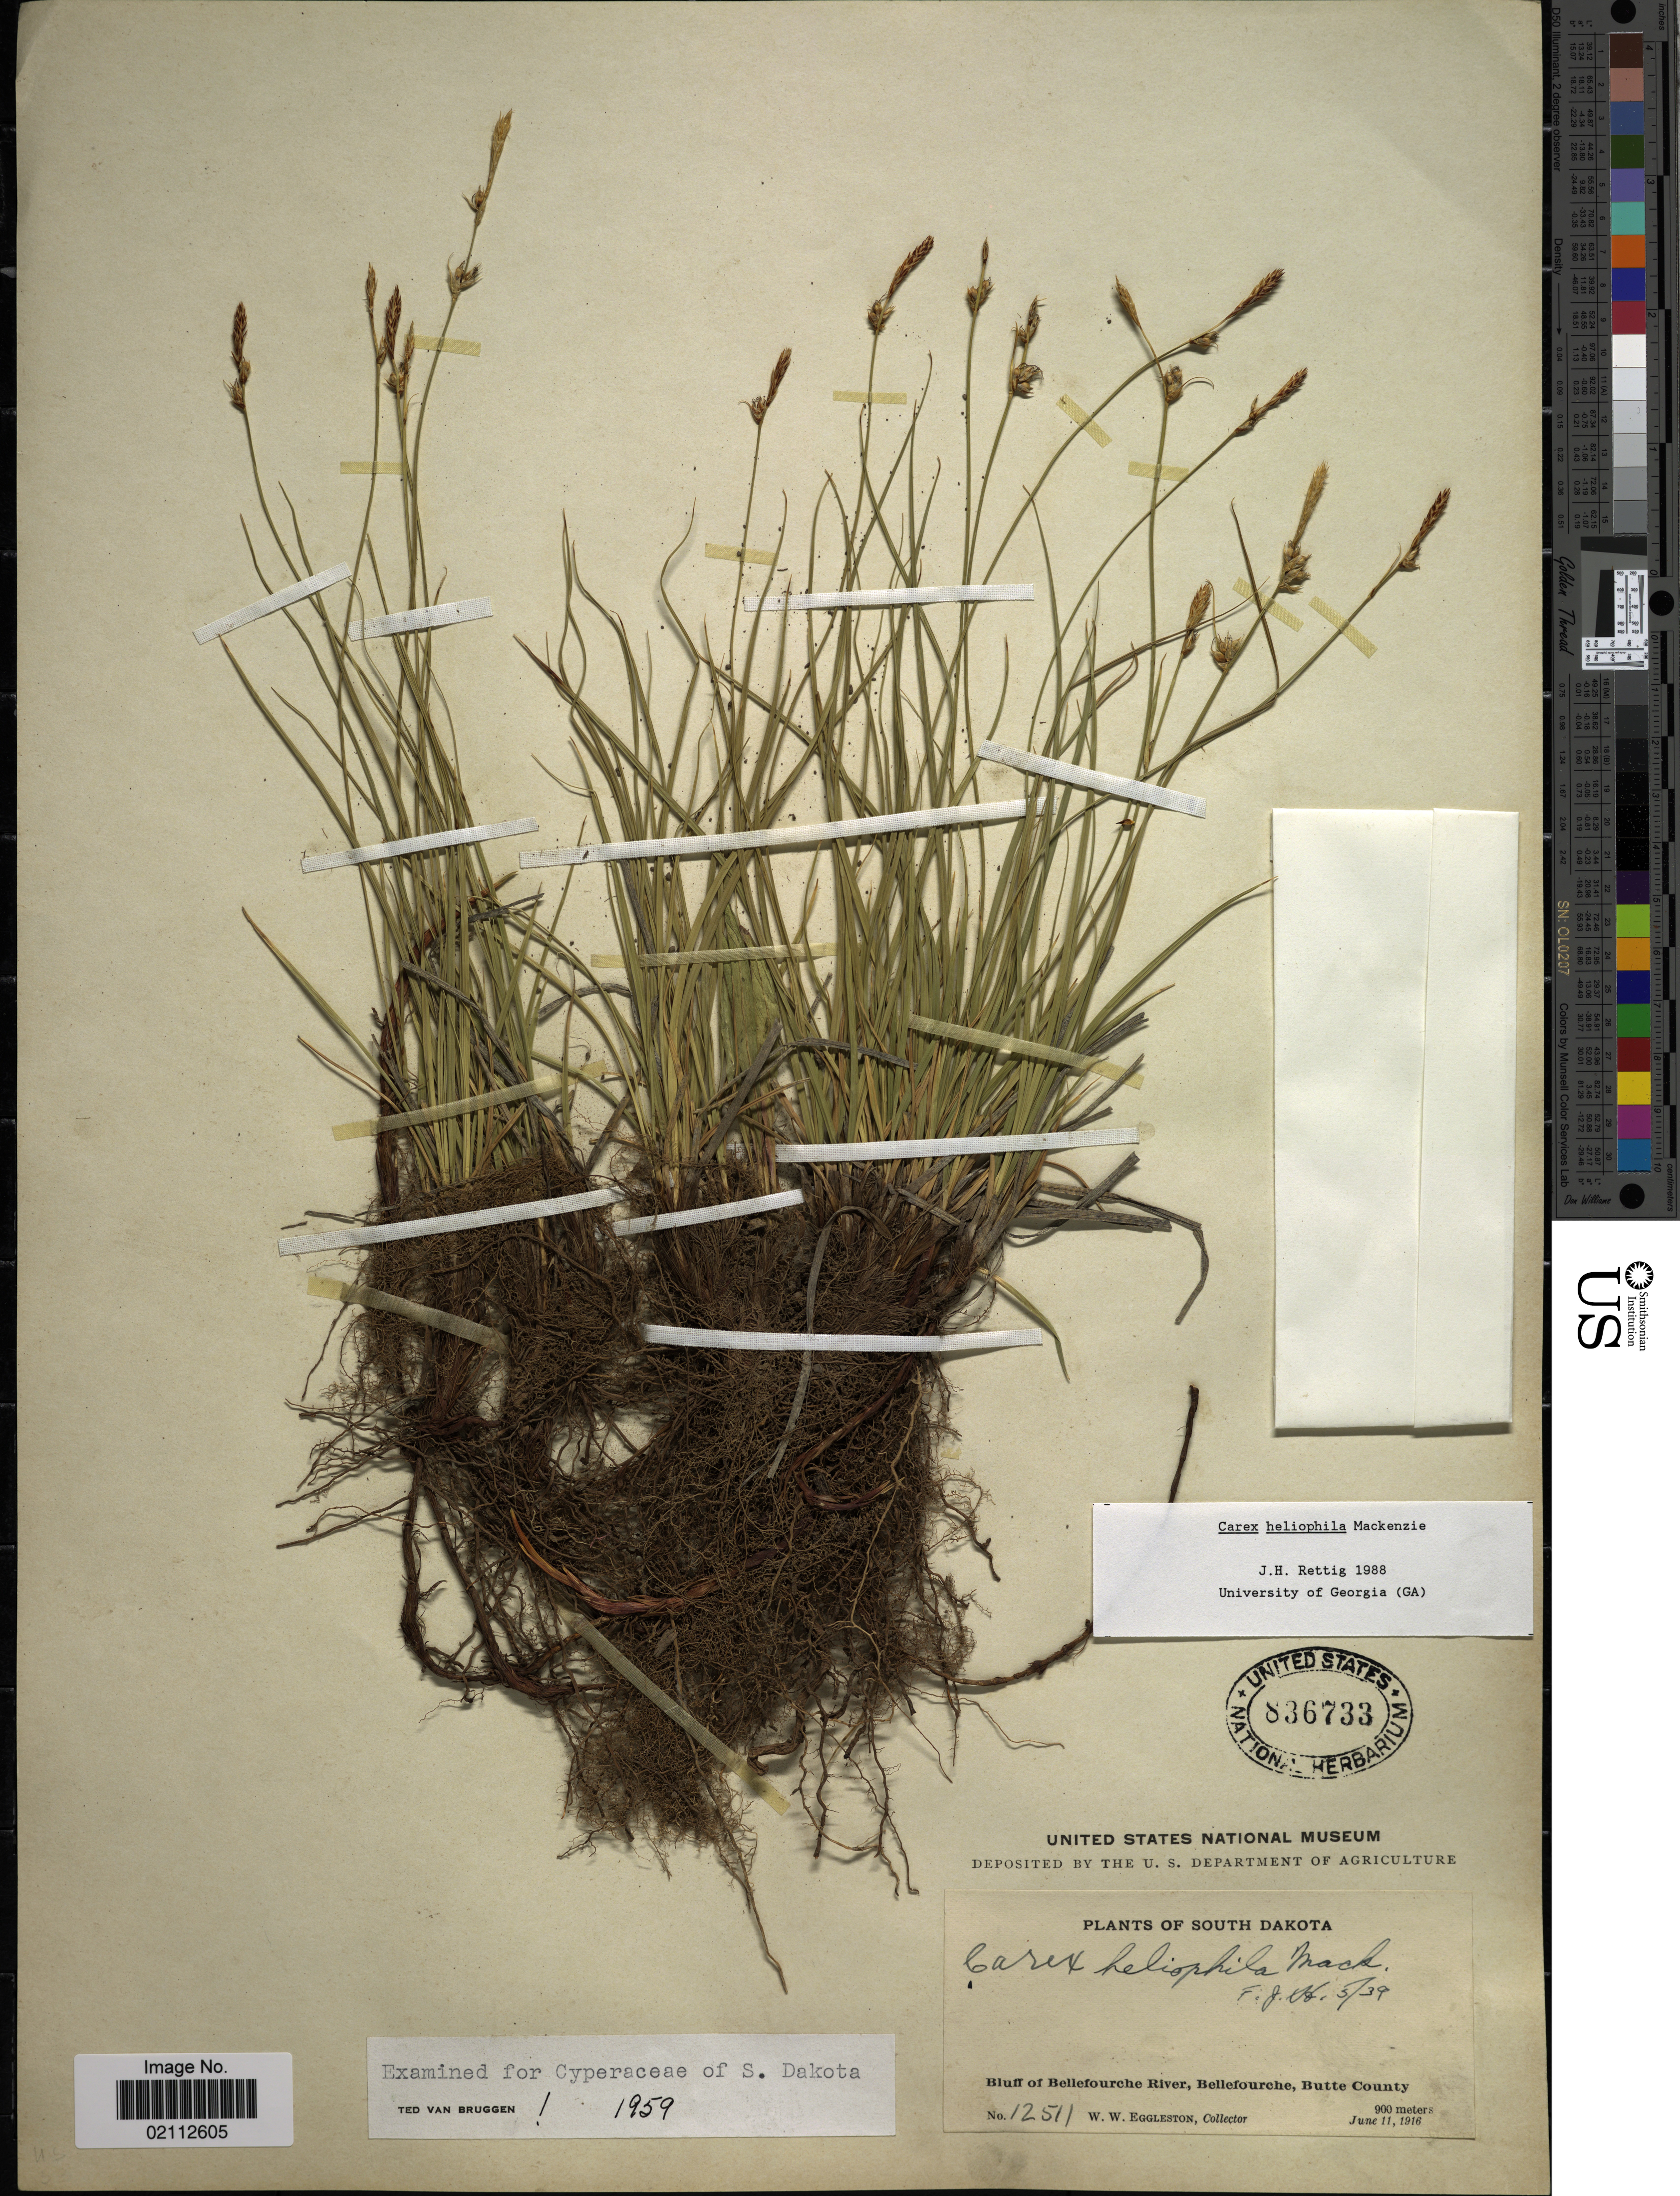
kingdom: Plantae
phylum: Tracheophyta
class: Liliopsida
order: Poales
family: Cyperaceae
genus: Carex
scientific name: Carex heliophila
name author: Mack.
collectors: W. W. Eggleston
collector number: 12511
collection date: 1916-06-11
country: United States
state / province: South Dakota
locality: Bluff of Bellefourche River, Bellefourche, Butte County.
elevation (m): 900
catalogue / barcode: US 836733